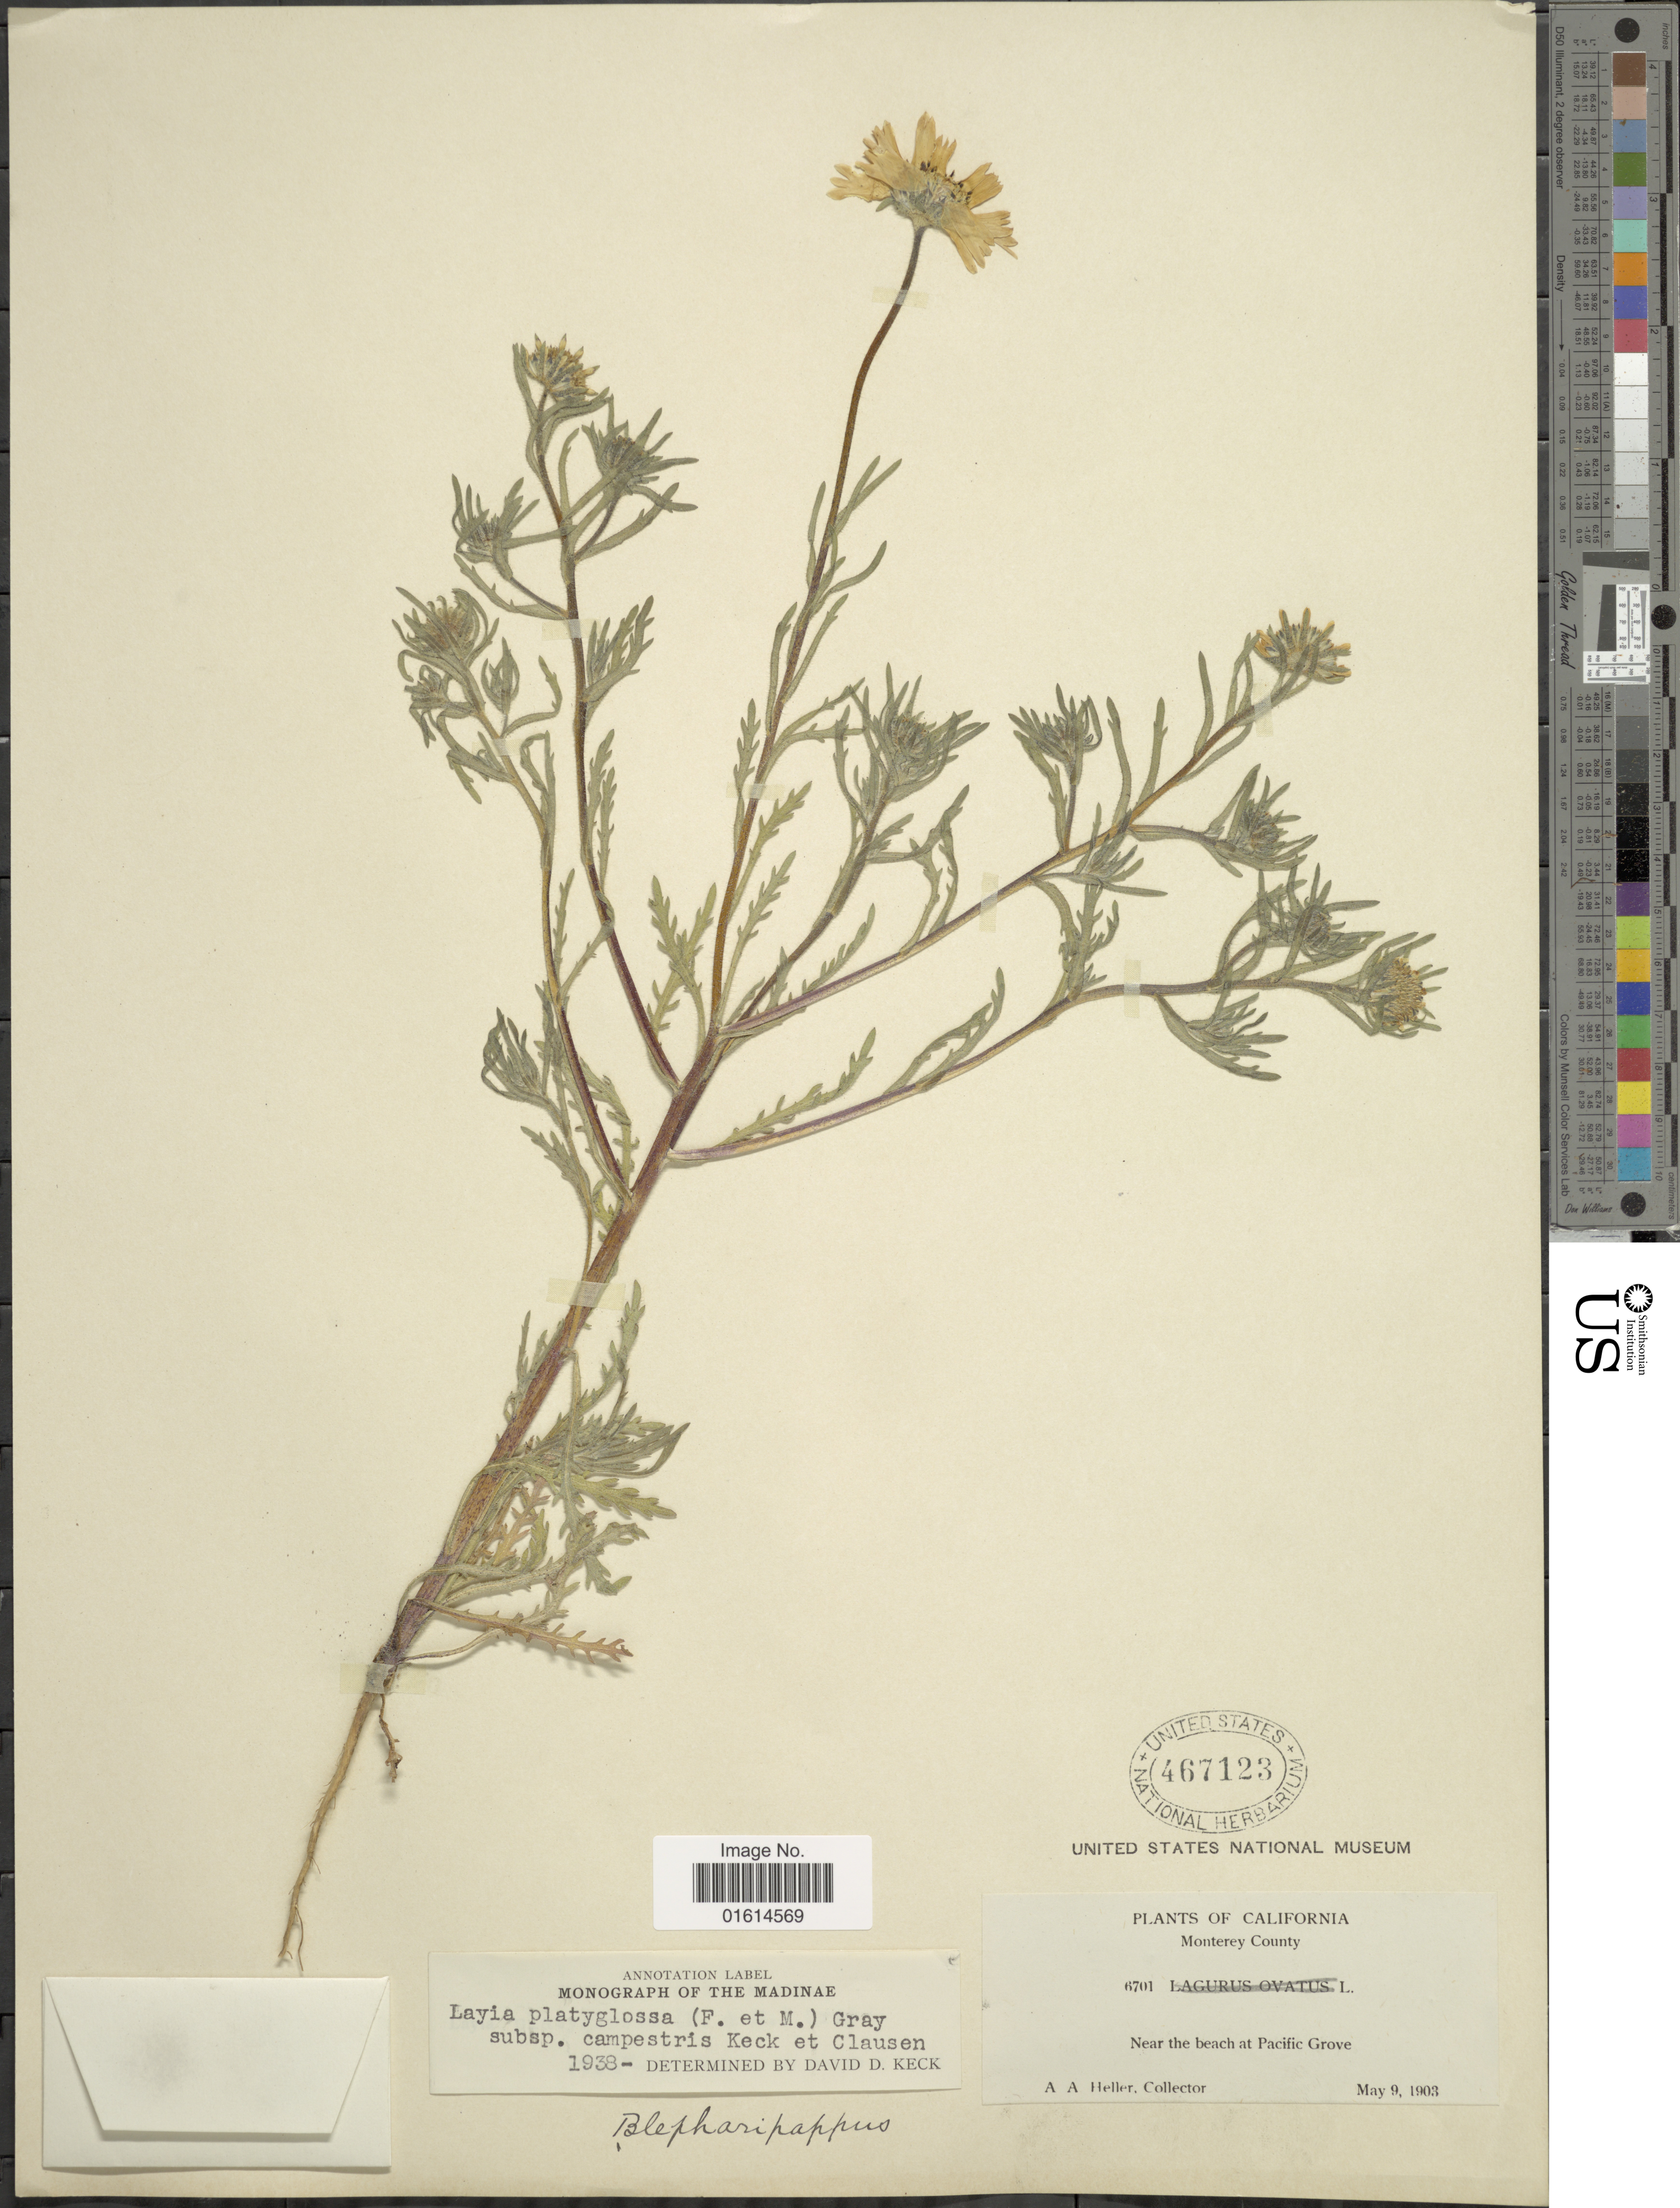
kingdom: Plantae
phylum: Tracheophyta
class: Magnoliopsida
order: Asterales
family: Asteraceae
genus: Layia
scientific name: Layia platyglossa subsp. campestris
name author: D.D. Keck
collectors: A. A. Heller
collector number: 6701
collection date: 1903-05-09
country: United States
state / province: California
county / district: Monterey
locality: Monterey County, near the beach at Pacific Grove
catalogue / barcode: US 467123